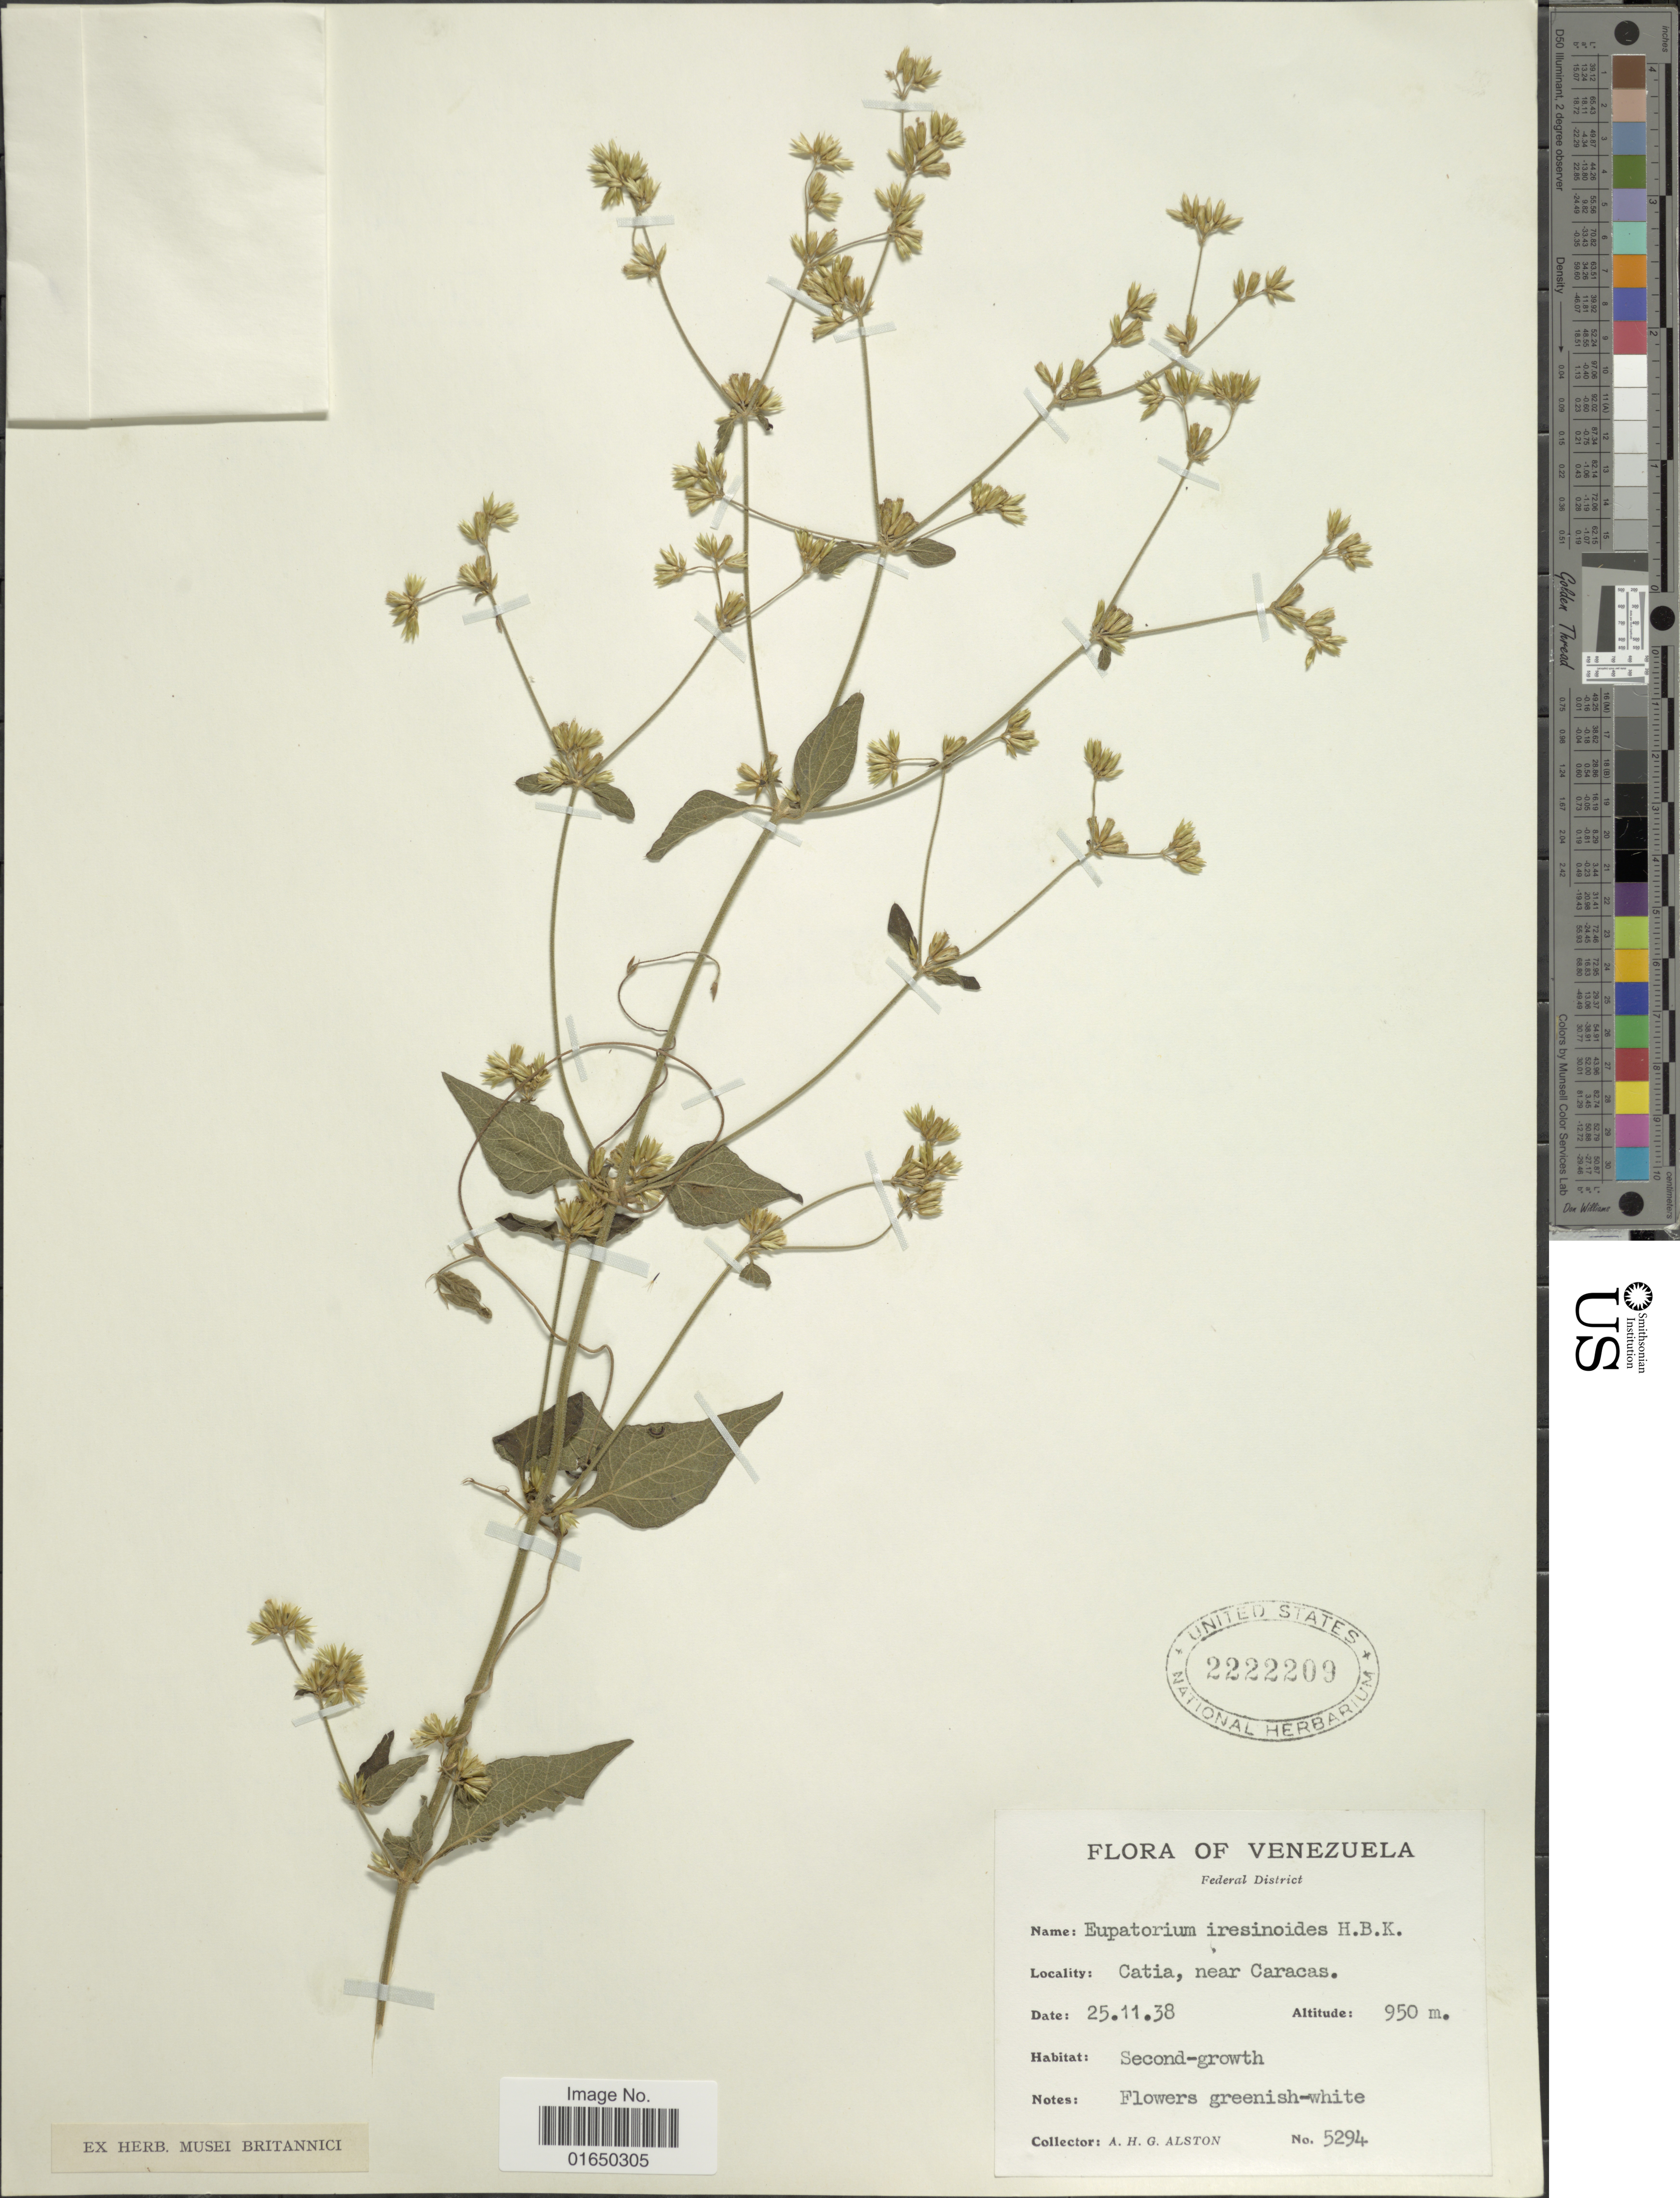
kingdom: Plantae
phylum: Tracheophyta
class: Magnoliopsida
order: Asterales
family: Asteraceae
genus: Condylidium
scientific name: Condylidium iresinoides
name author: (Kunth) R.M. King & H. Rob.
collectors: A. H. Alston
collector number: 5294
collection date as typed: Transcribed d/m/y: 25/11/38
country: Venezuela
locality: Federal District, Catia, near Caracas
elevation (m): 950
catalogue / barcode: US 2222209